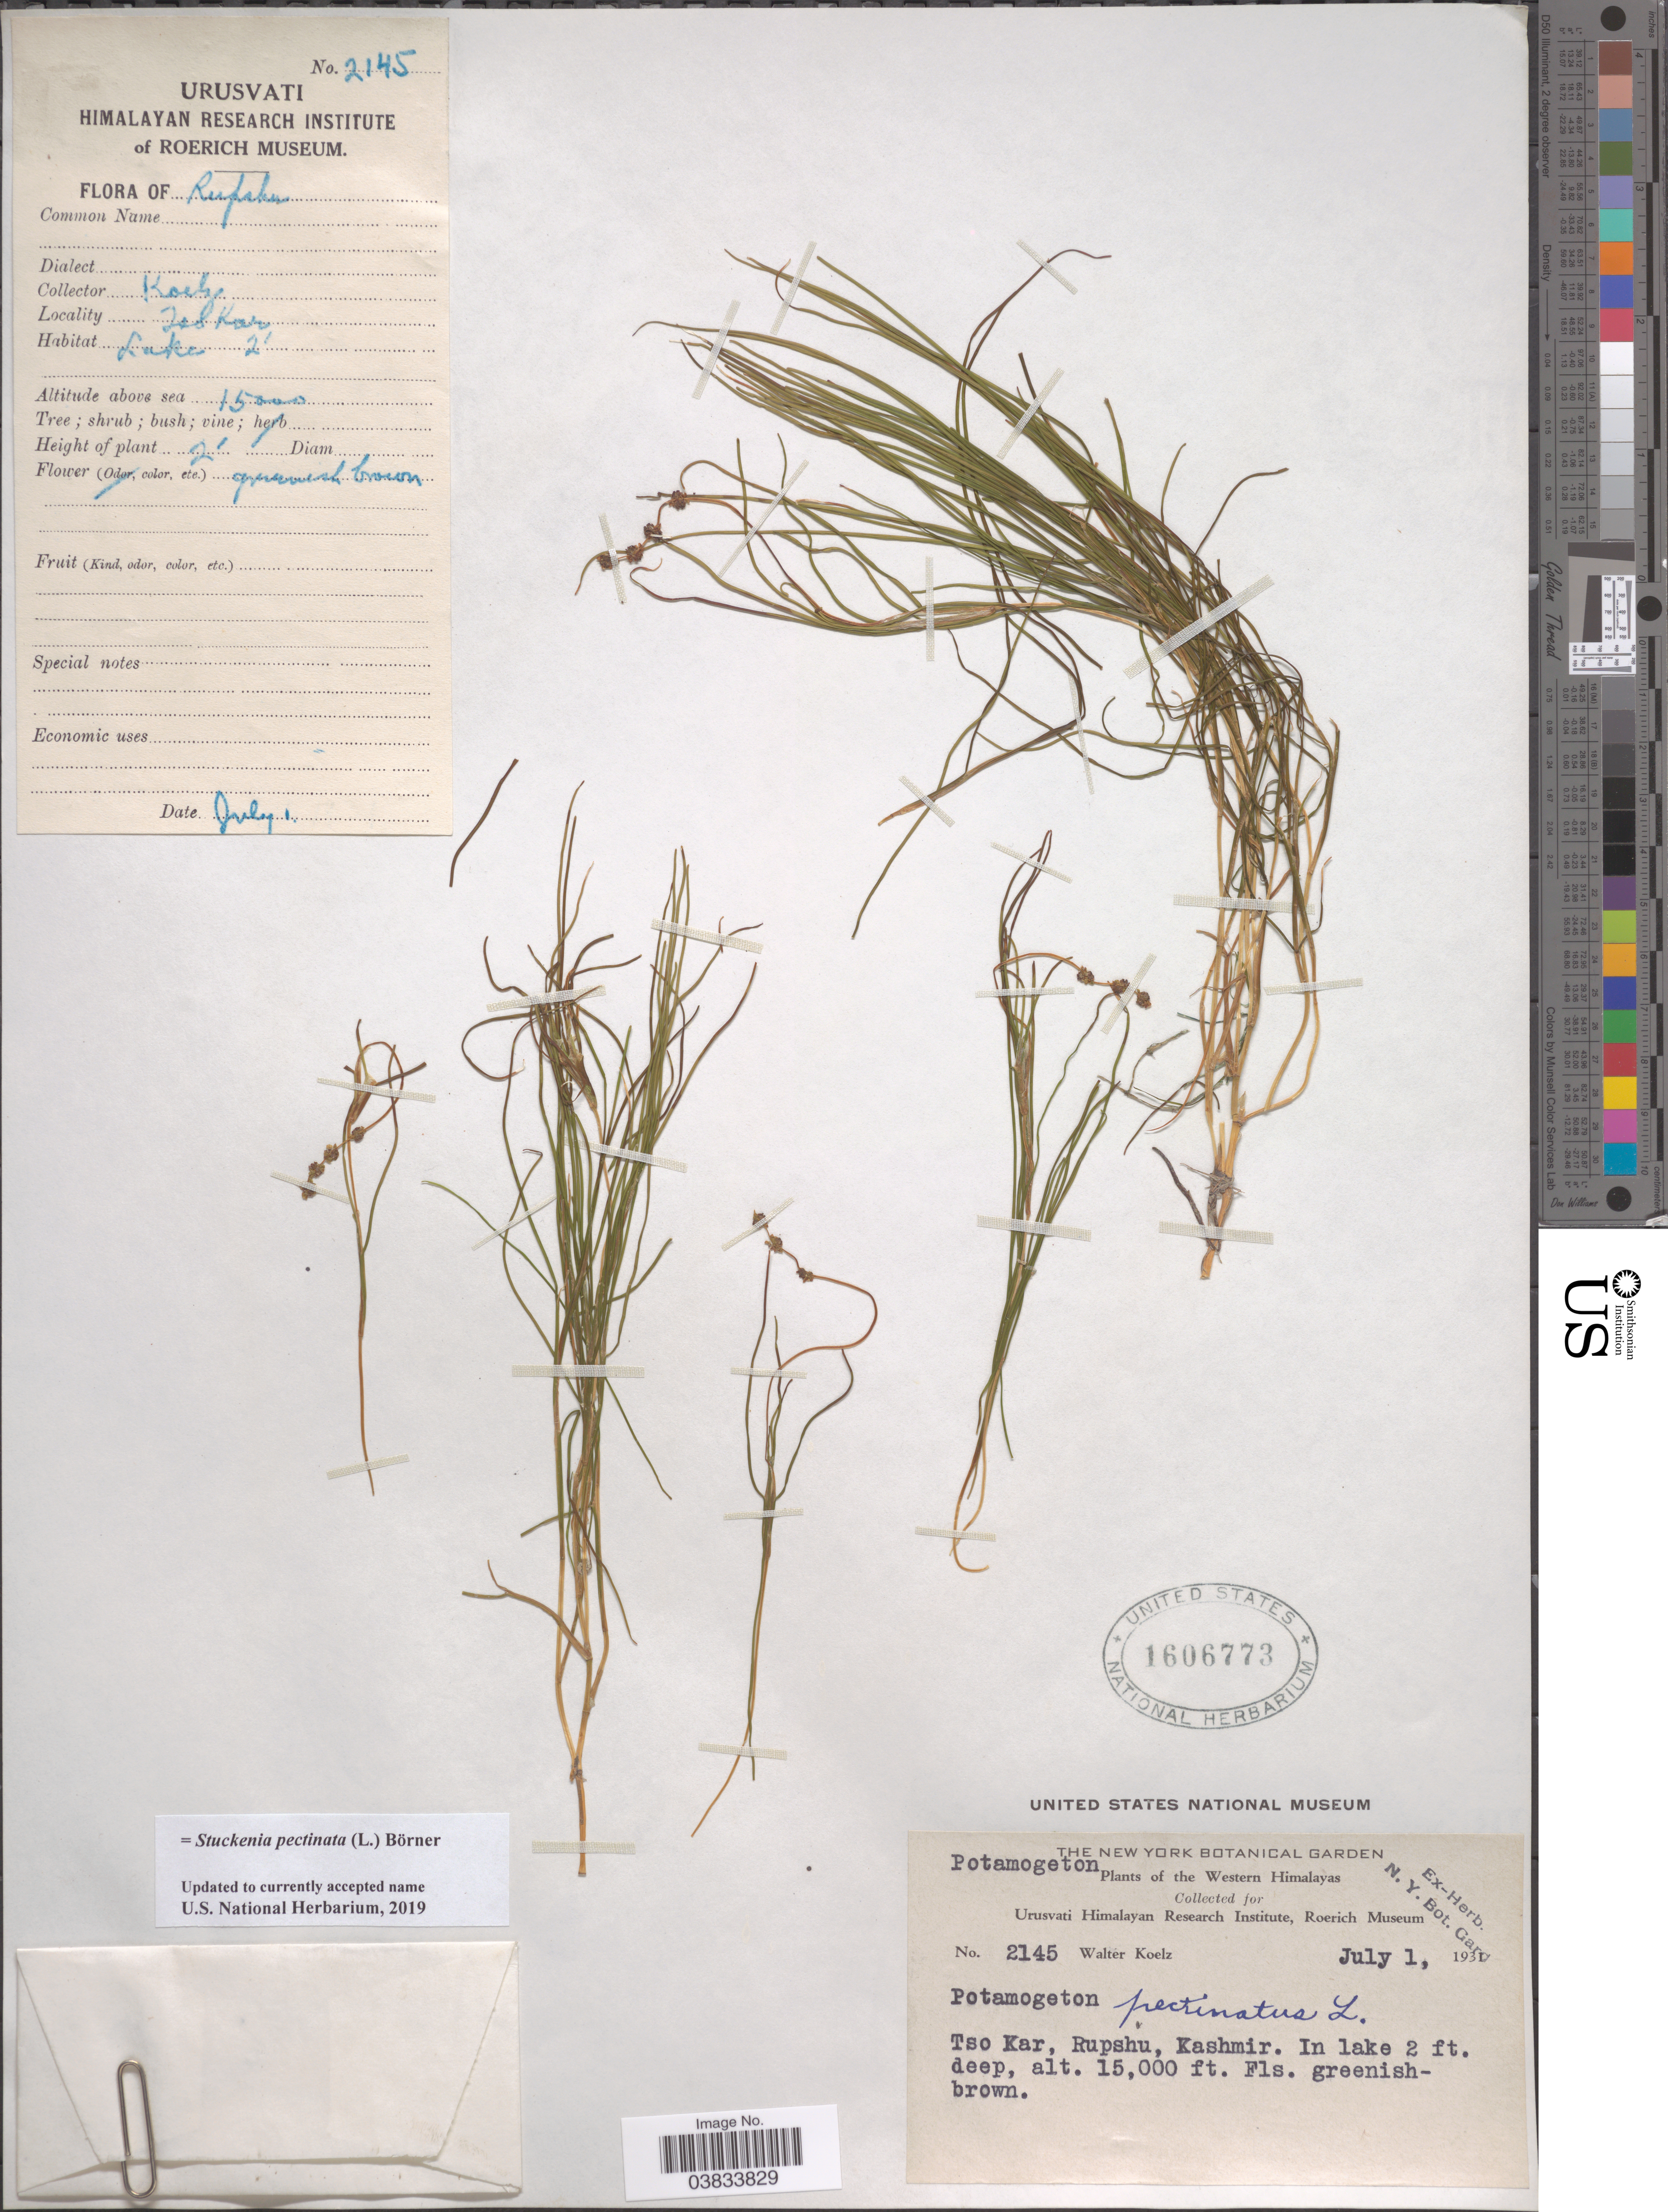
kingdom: Plantae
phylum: Tracheophyta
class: Liliopsida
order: Alismatales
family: Potamogetonaceae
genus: Stuckenia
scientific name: Stuckenia pectinata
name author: (L.) Börner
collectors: W. N. Koelz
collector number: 2145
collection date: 1931-07-01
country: India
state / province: Jammu and Kashmir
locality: Western Himalayas. Tso Kar, Rupshu, Kashmir.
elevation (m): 4572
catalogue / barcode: US 1606773